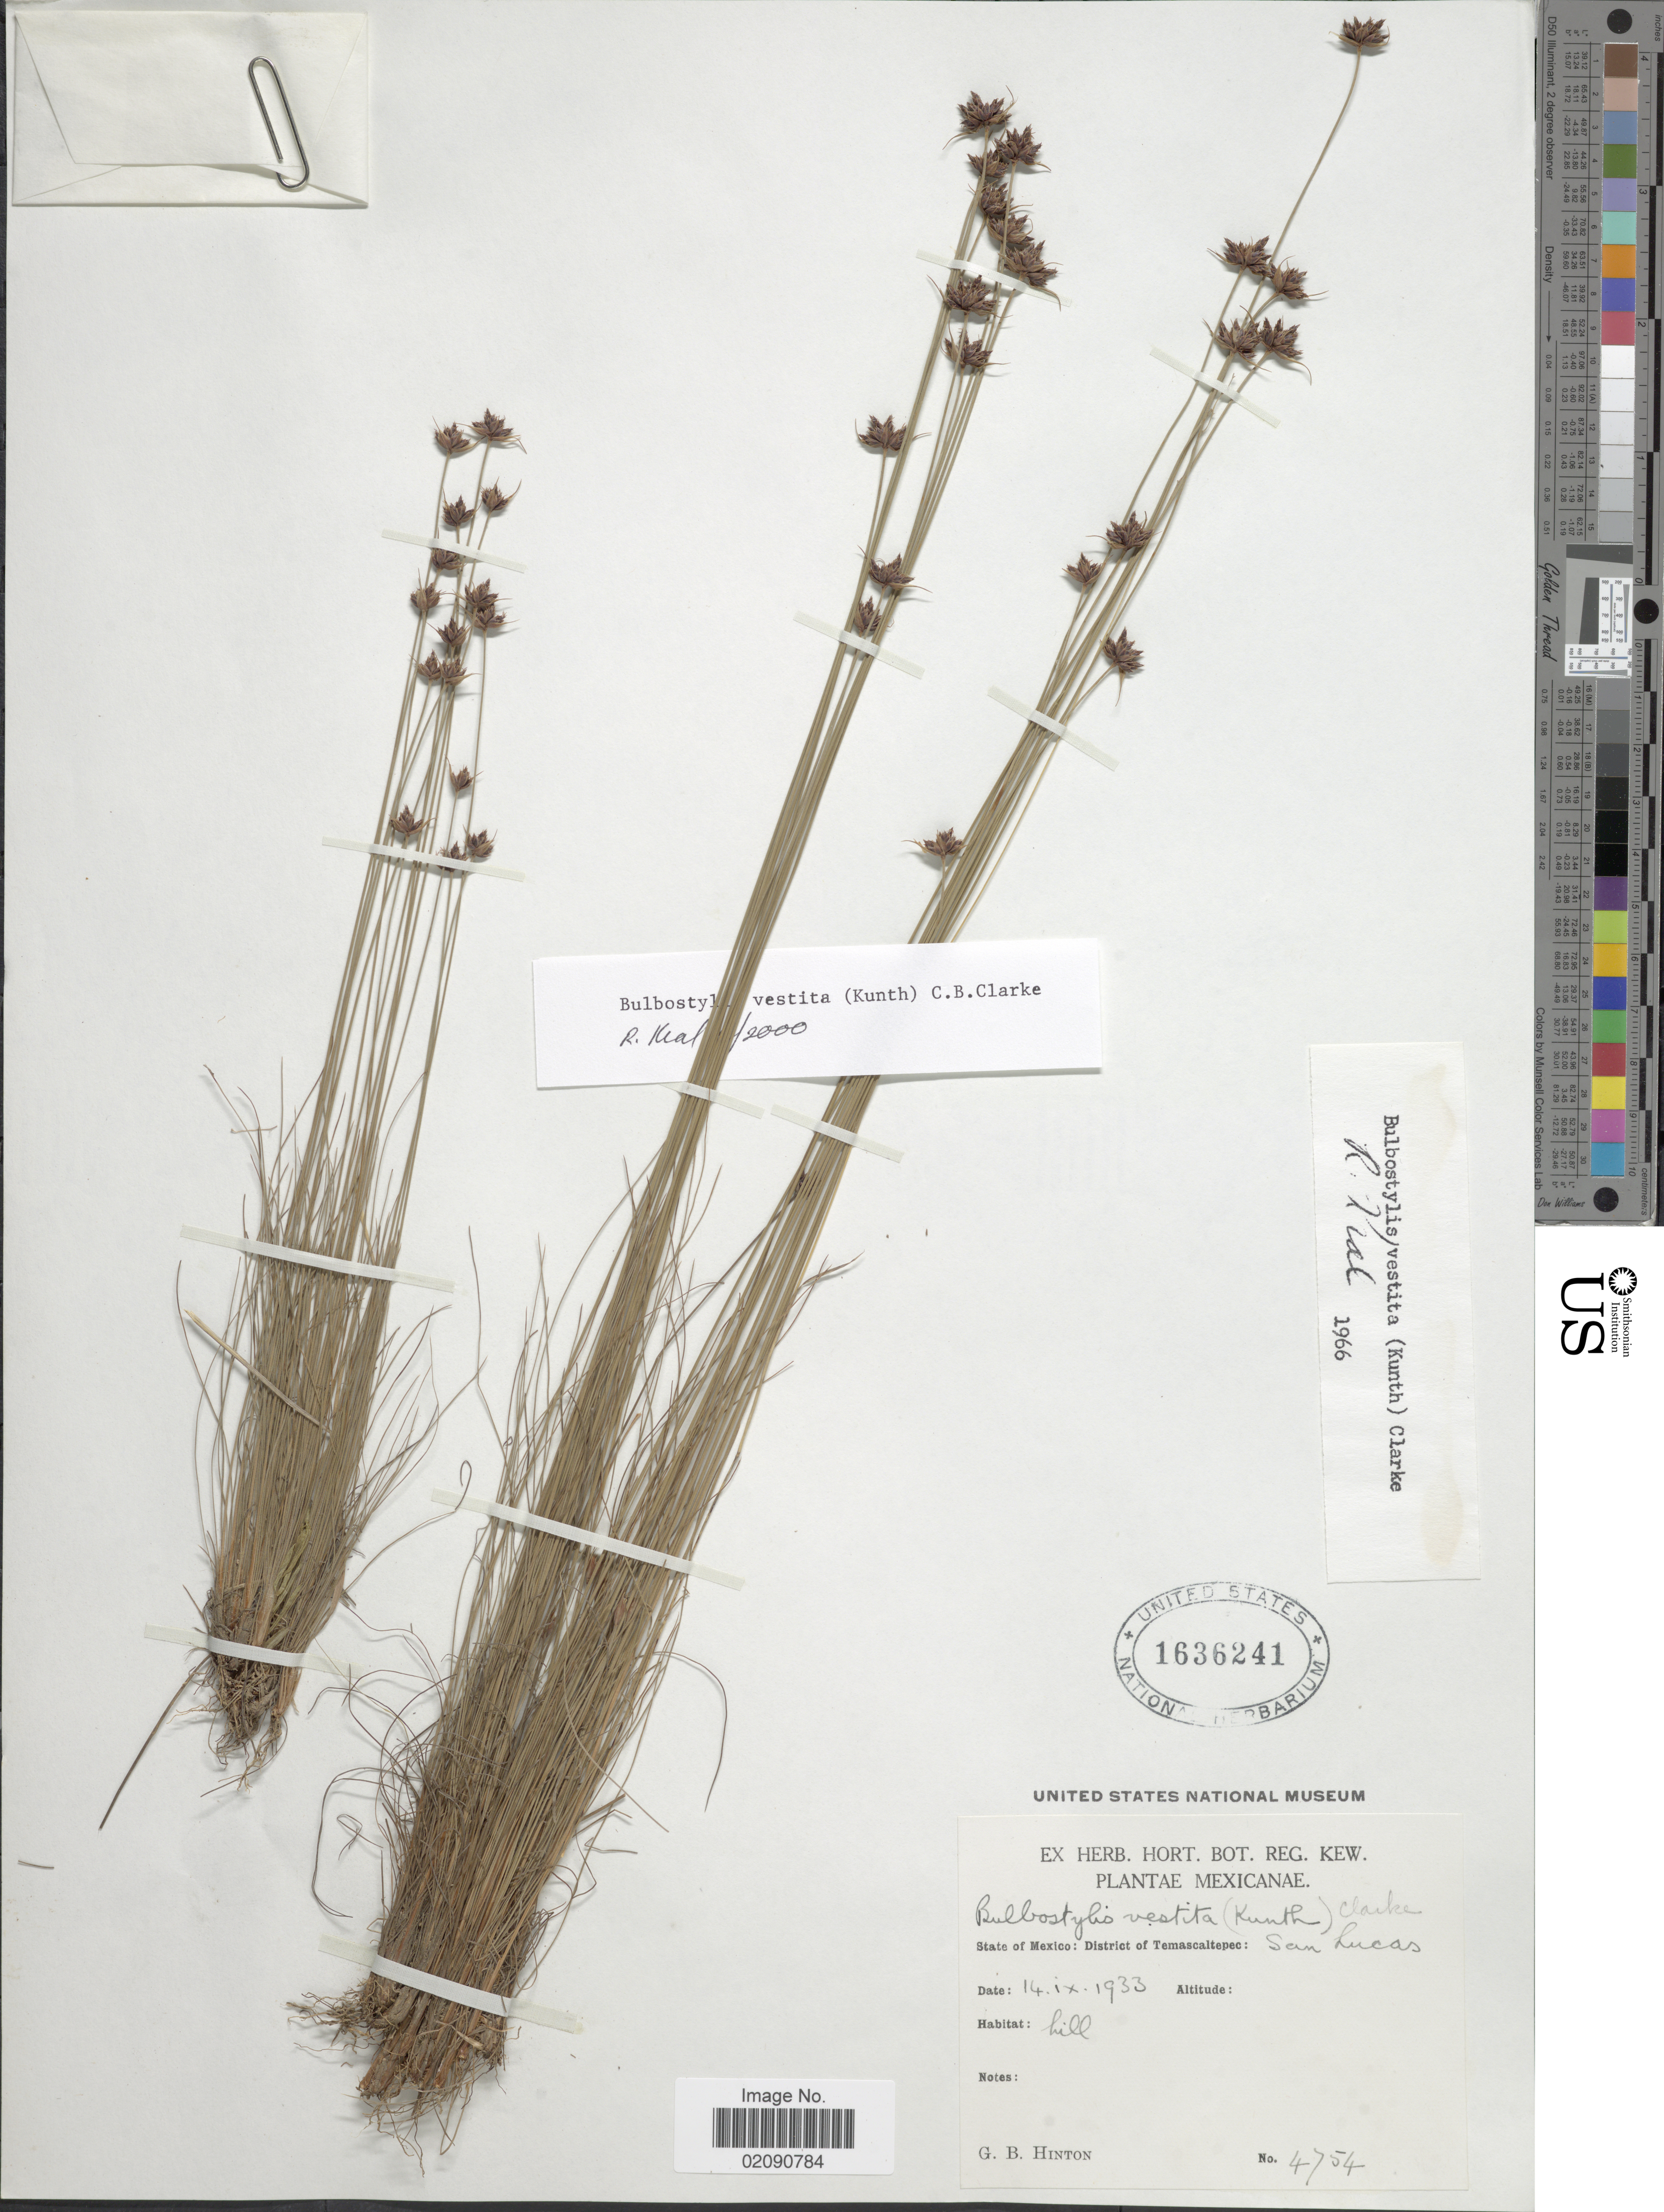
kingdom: Plantae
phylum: Tracheophyta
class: Liliopsida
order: Poales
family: Cyperaceae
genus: Bulbostylis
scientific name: Bulbostylis vestita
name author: (Kunth) C.B. Clarke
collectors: G. B. Hinton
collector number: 4754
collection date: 1933-09-14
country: Mexico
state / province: México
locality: State of Mexico: District of Temascaltepec: San Lucas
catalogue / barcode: US 1636241